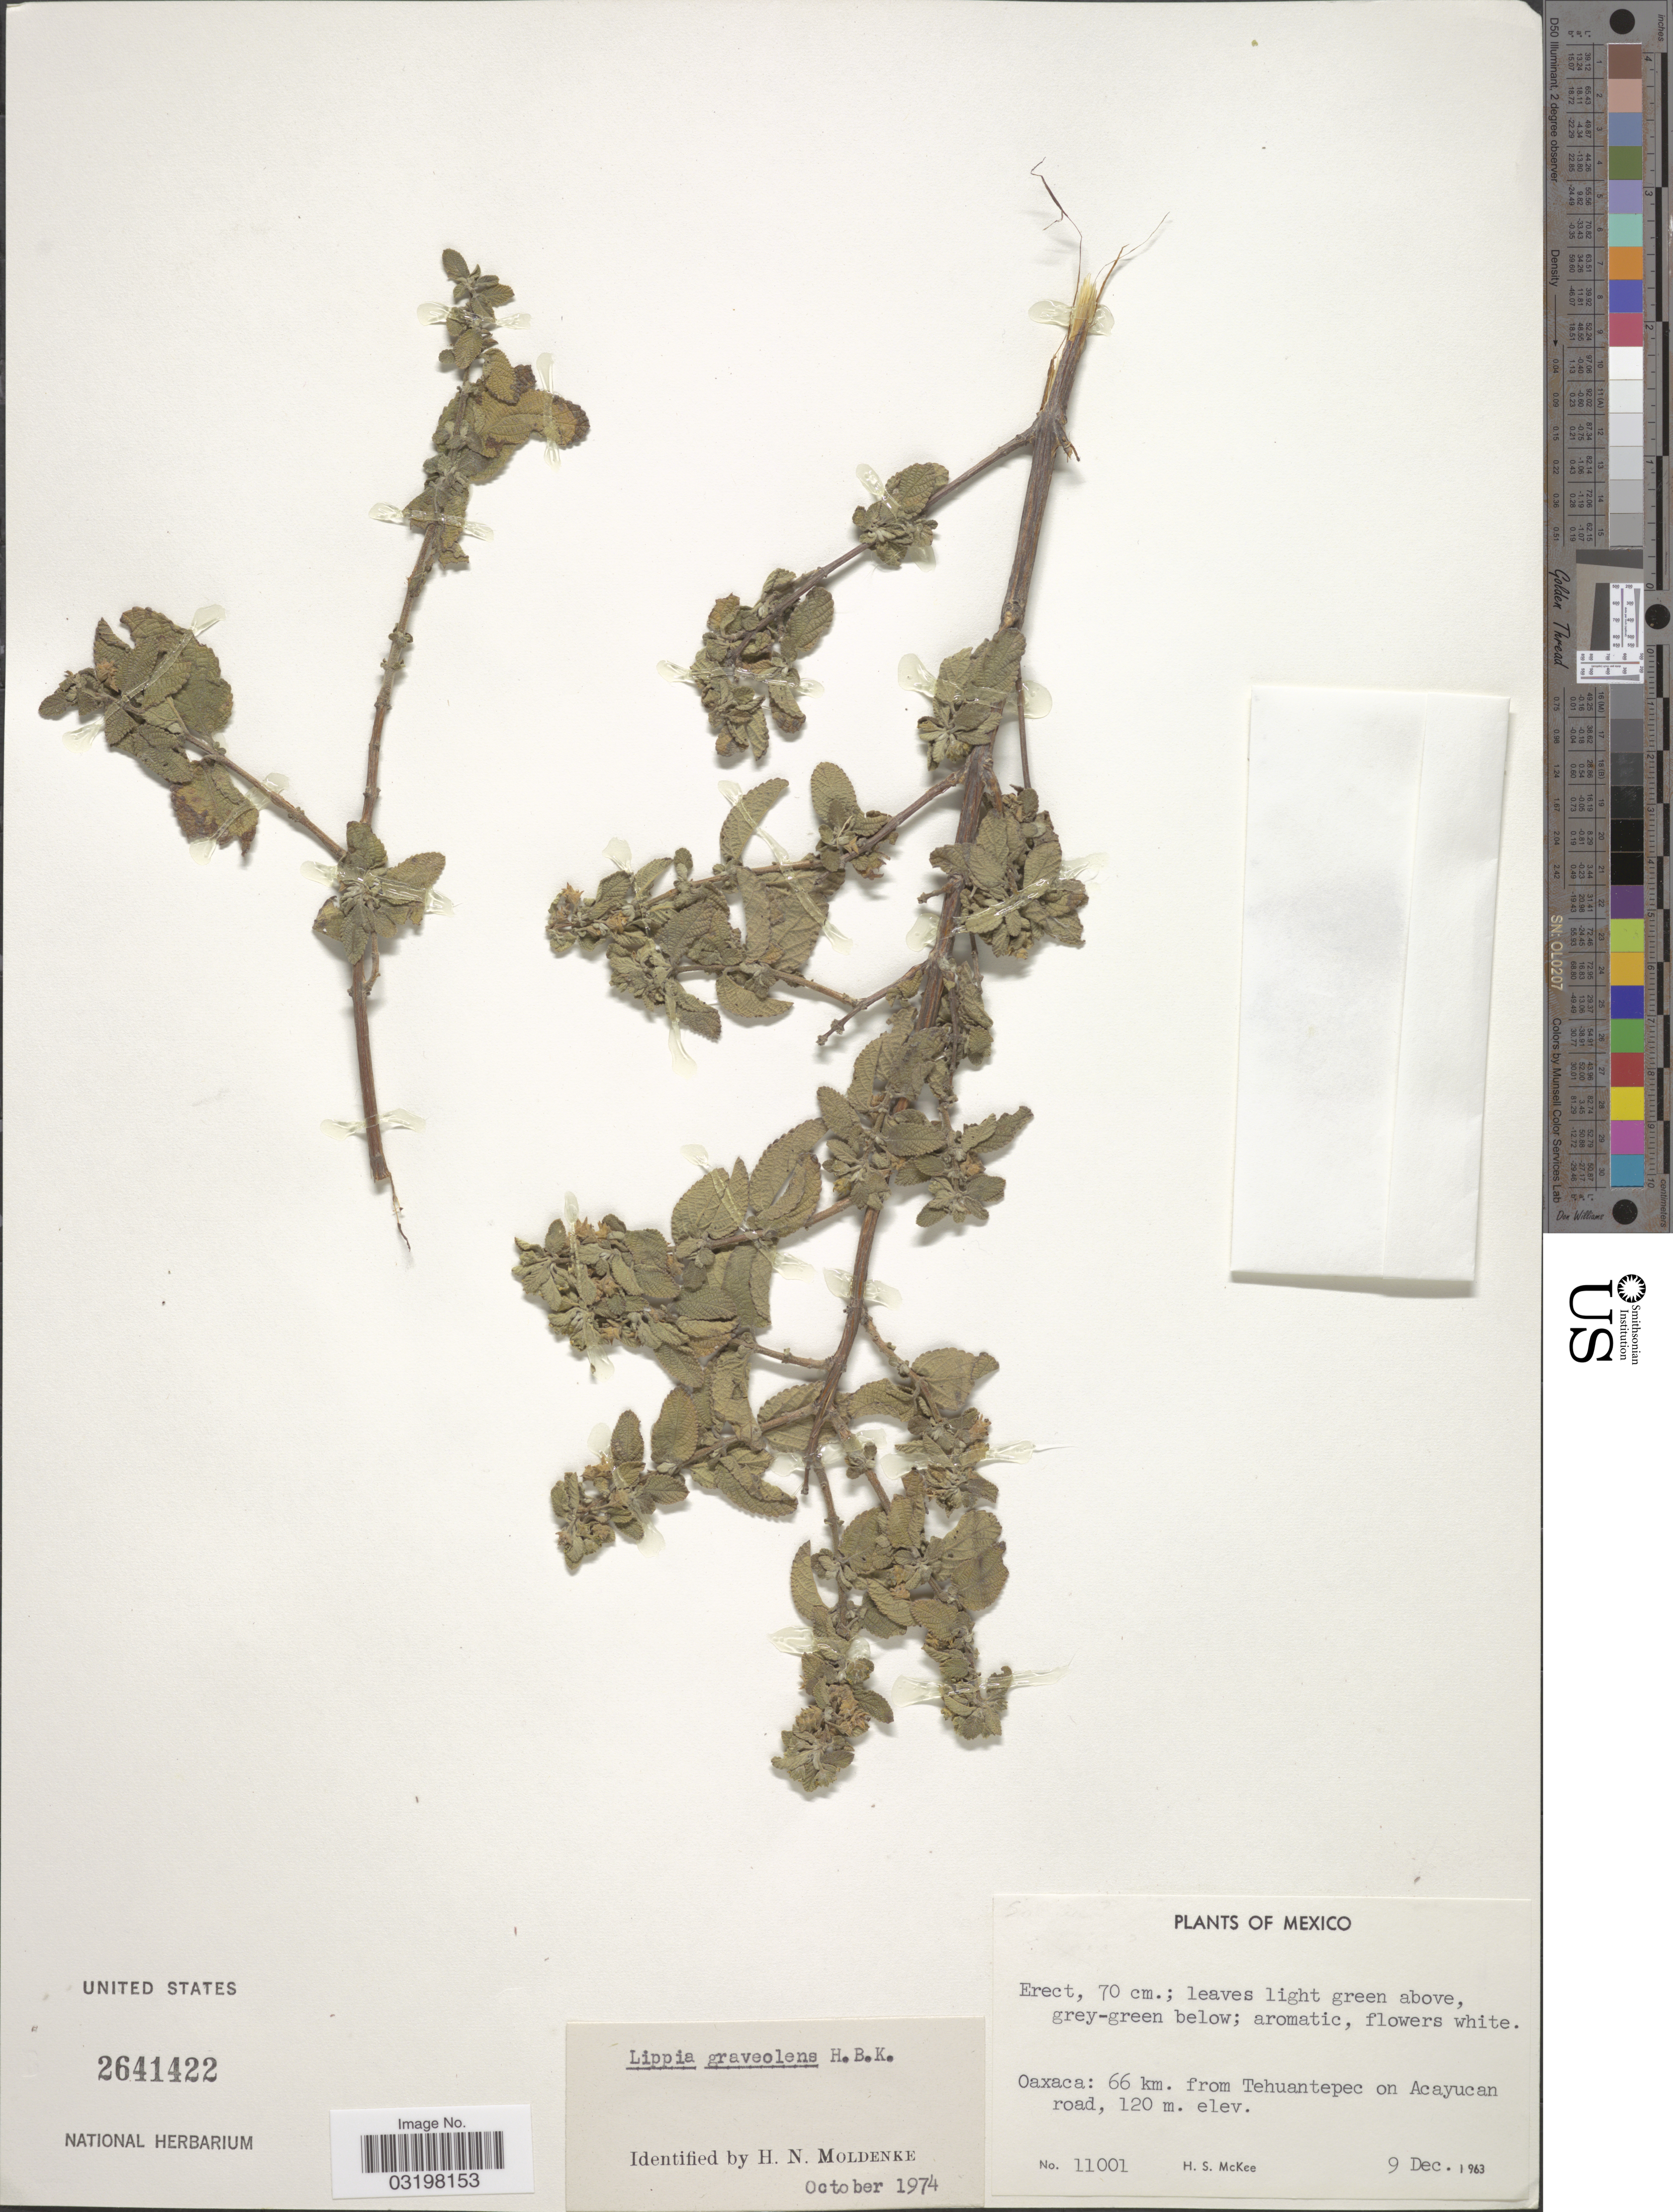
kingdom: Plantae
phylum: Tracheophyta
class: Magnoliopsida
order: Lamiales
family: Verbenaceae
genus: Lippia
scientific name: Lippia graveolens f. graveolens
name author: Kunth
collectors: H. S. McKee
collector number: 11001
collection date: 1963-12-09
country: Mexico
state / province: Oaxaca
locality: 66 km. from Tehuantepec on Acayucan road.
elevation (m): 120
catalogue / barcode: US 2641422